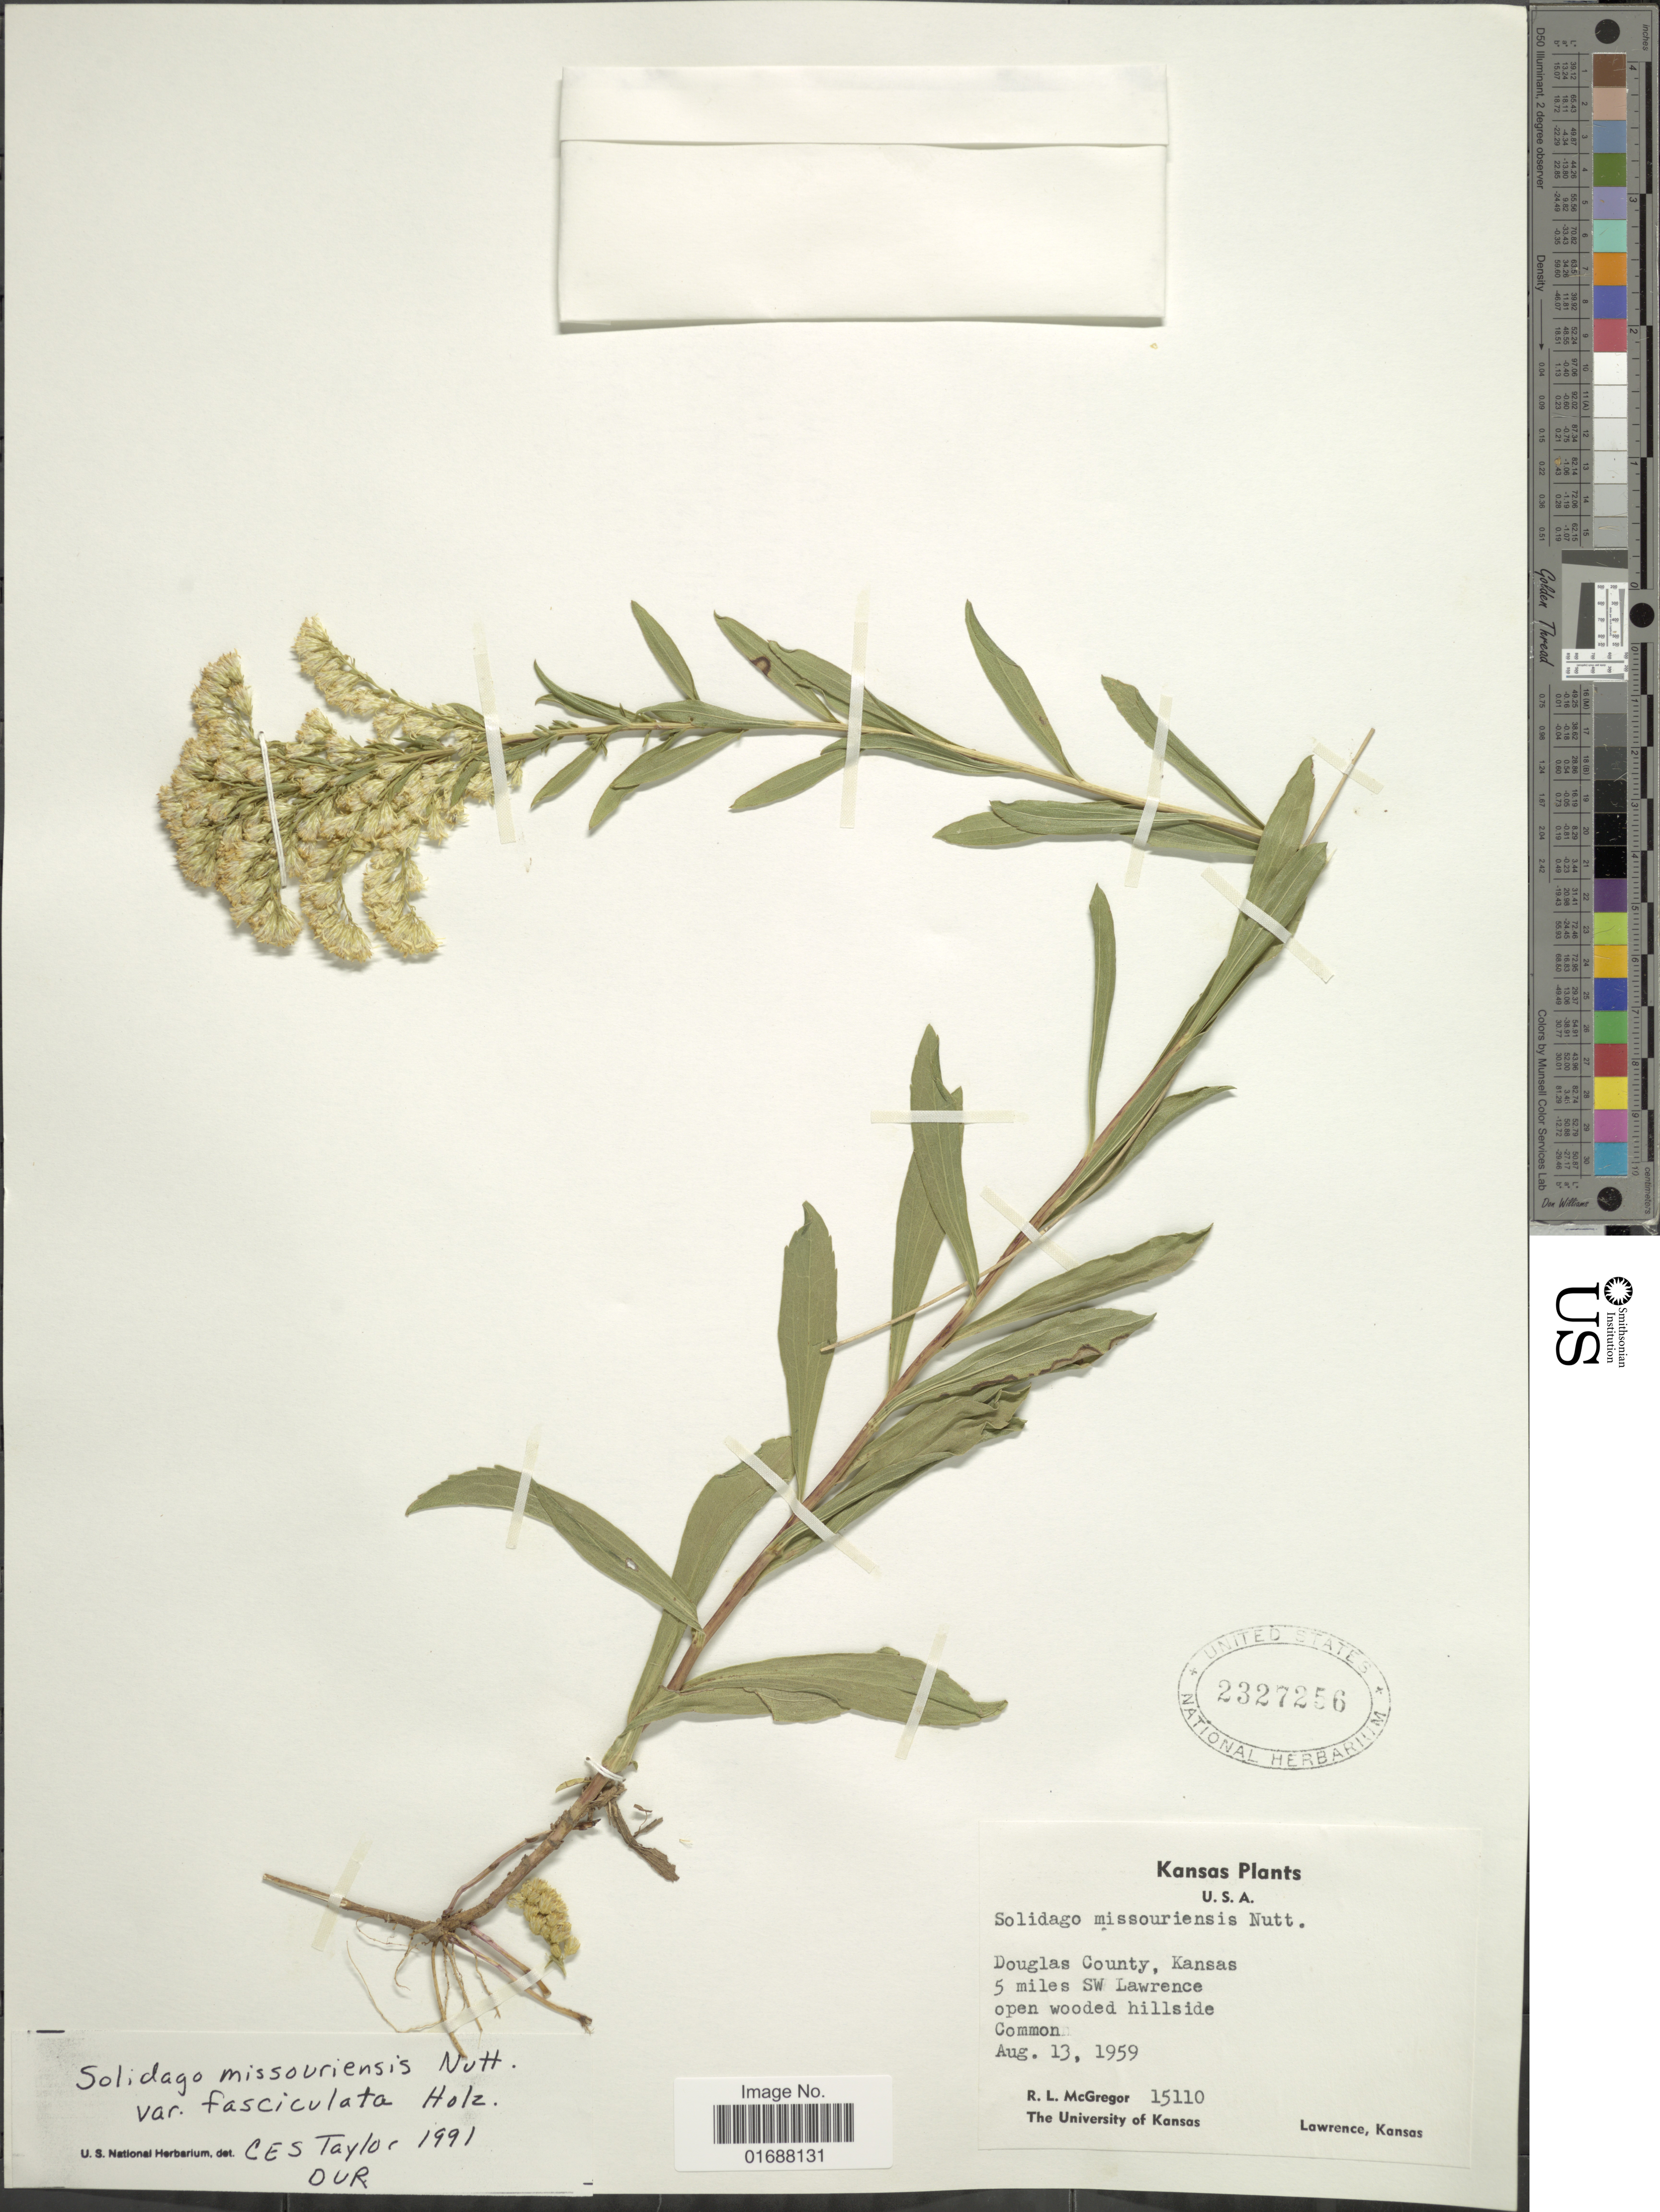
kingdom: Plantae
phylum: Tracheophyta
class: Magnoliopsida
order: Asterales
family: Asteraceae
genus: Solidago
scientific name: Solidago missouriensis var. fasciculata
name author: Holz.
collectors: R. McGregor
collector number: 15110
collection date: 1959-08-13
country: United States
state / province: Kansas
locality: Douglas County, Kansas, 5 miles SW Lawrence open wooded hillside.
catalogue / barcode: US 2327256